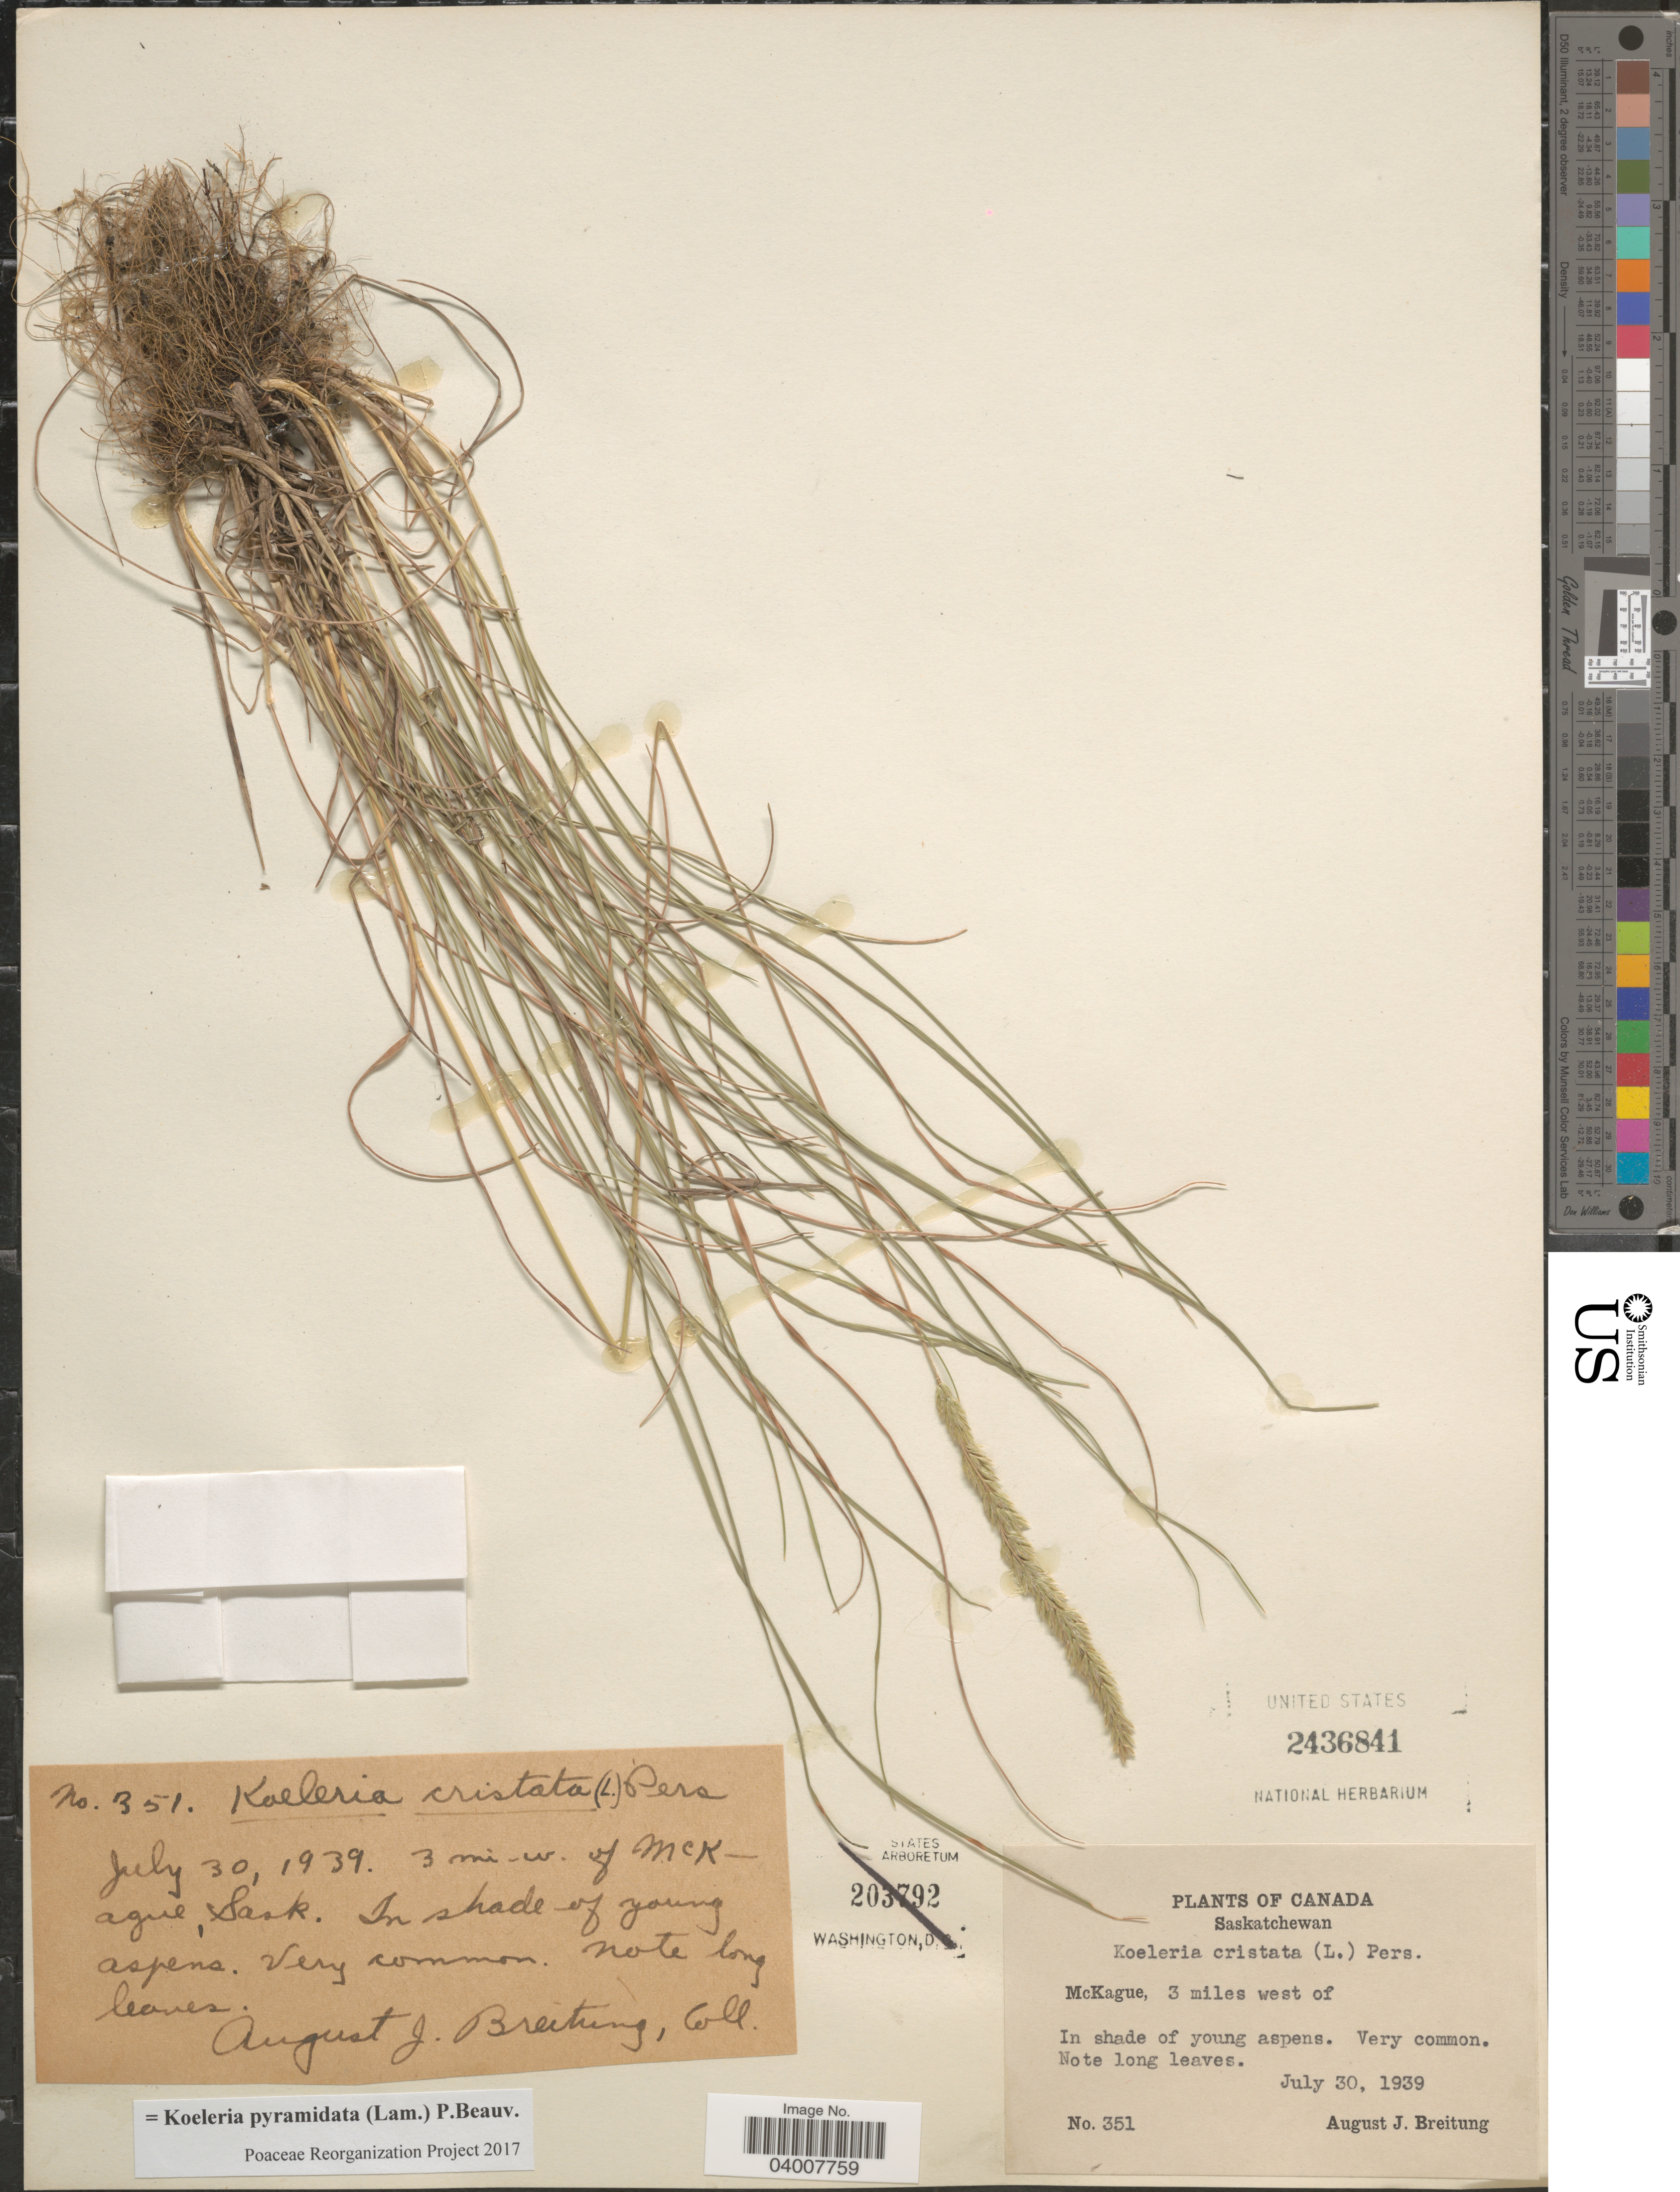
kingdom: Plantae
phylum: Tracheophyta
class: Liliopsida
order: Poales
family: Poaceae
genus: Koeleria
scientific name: Koeleria pyramidata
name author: (Lam.) P. Beauv.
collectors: A. Breitung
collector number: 351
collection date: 1939-07-30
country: Canada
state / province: Saskatchewan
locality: McKague, 3 miles west of. Sask. In shade of young aspens.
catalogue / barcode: US 2436841